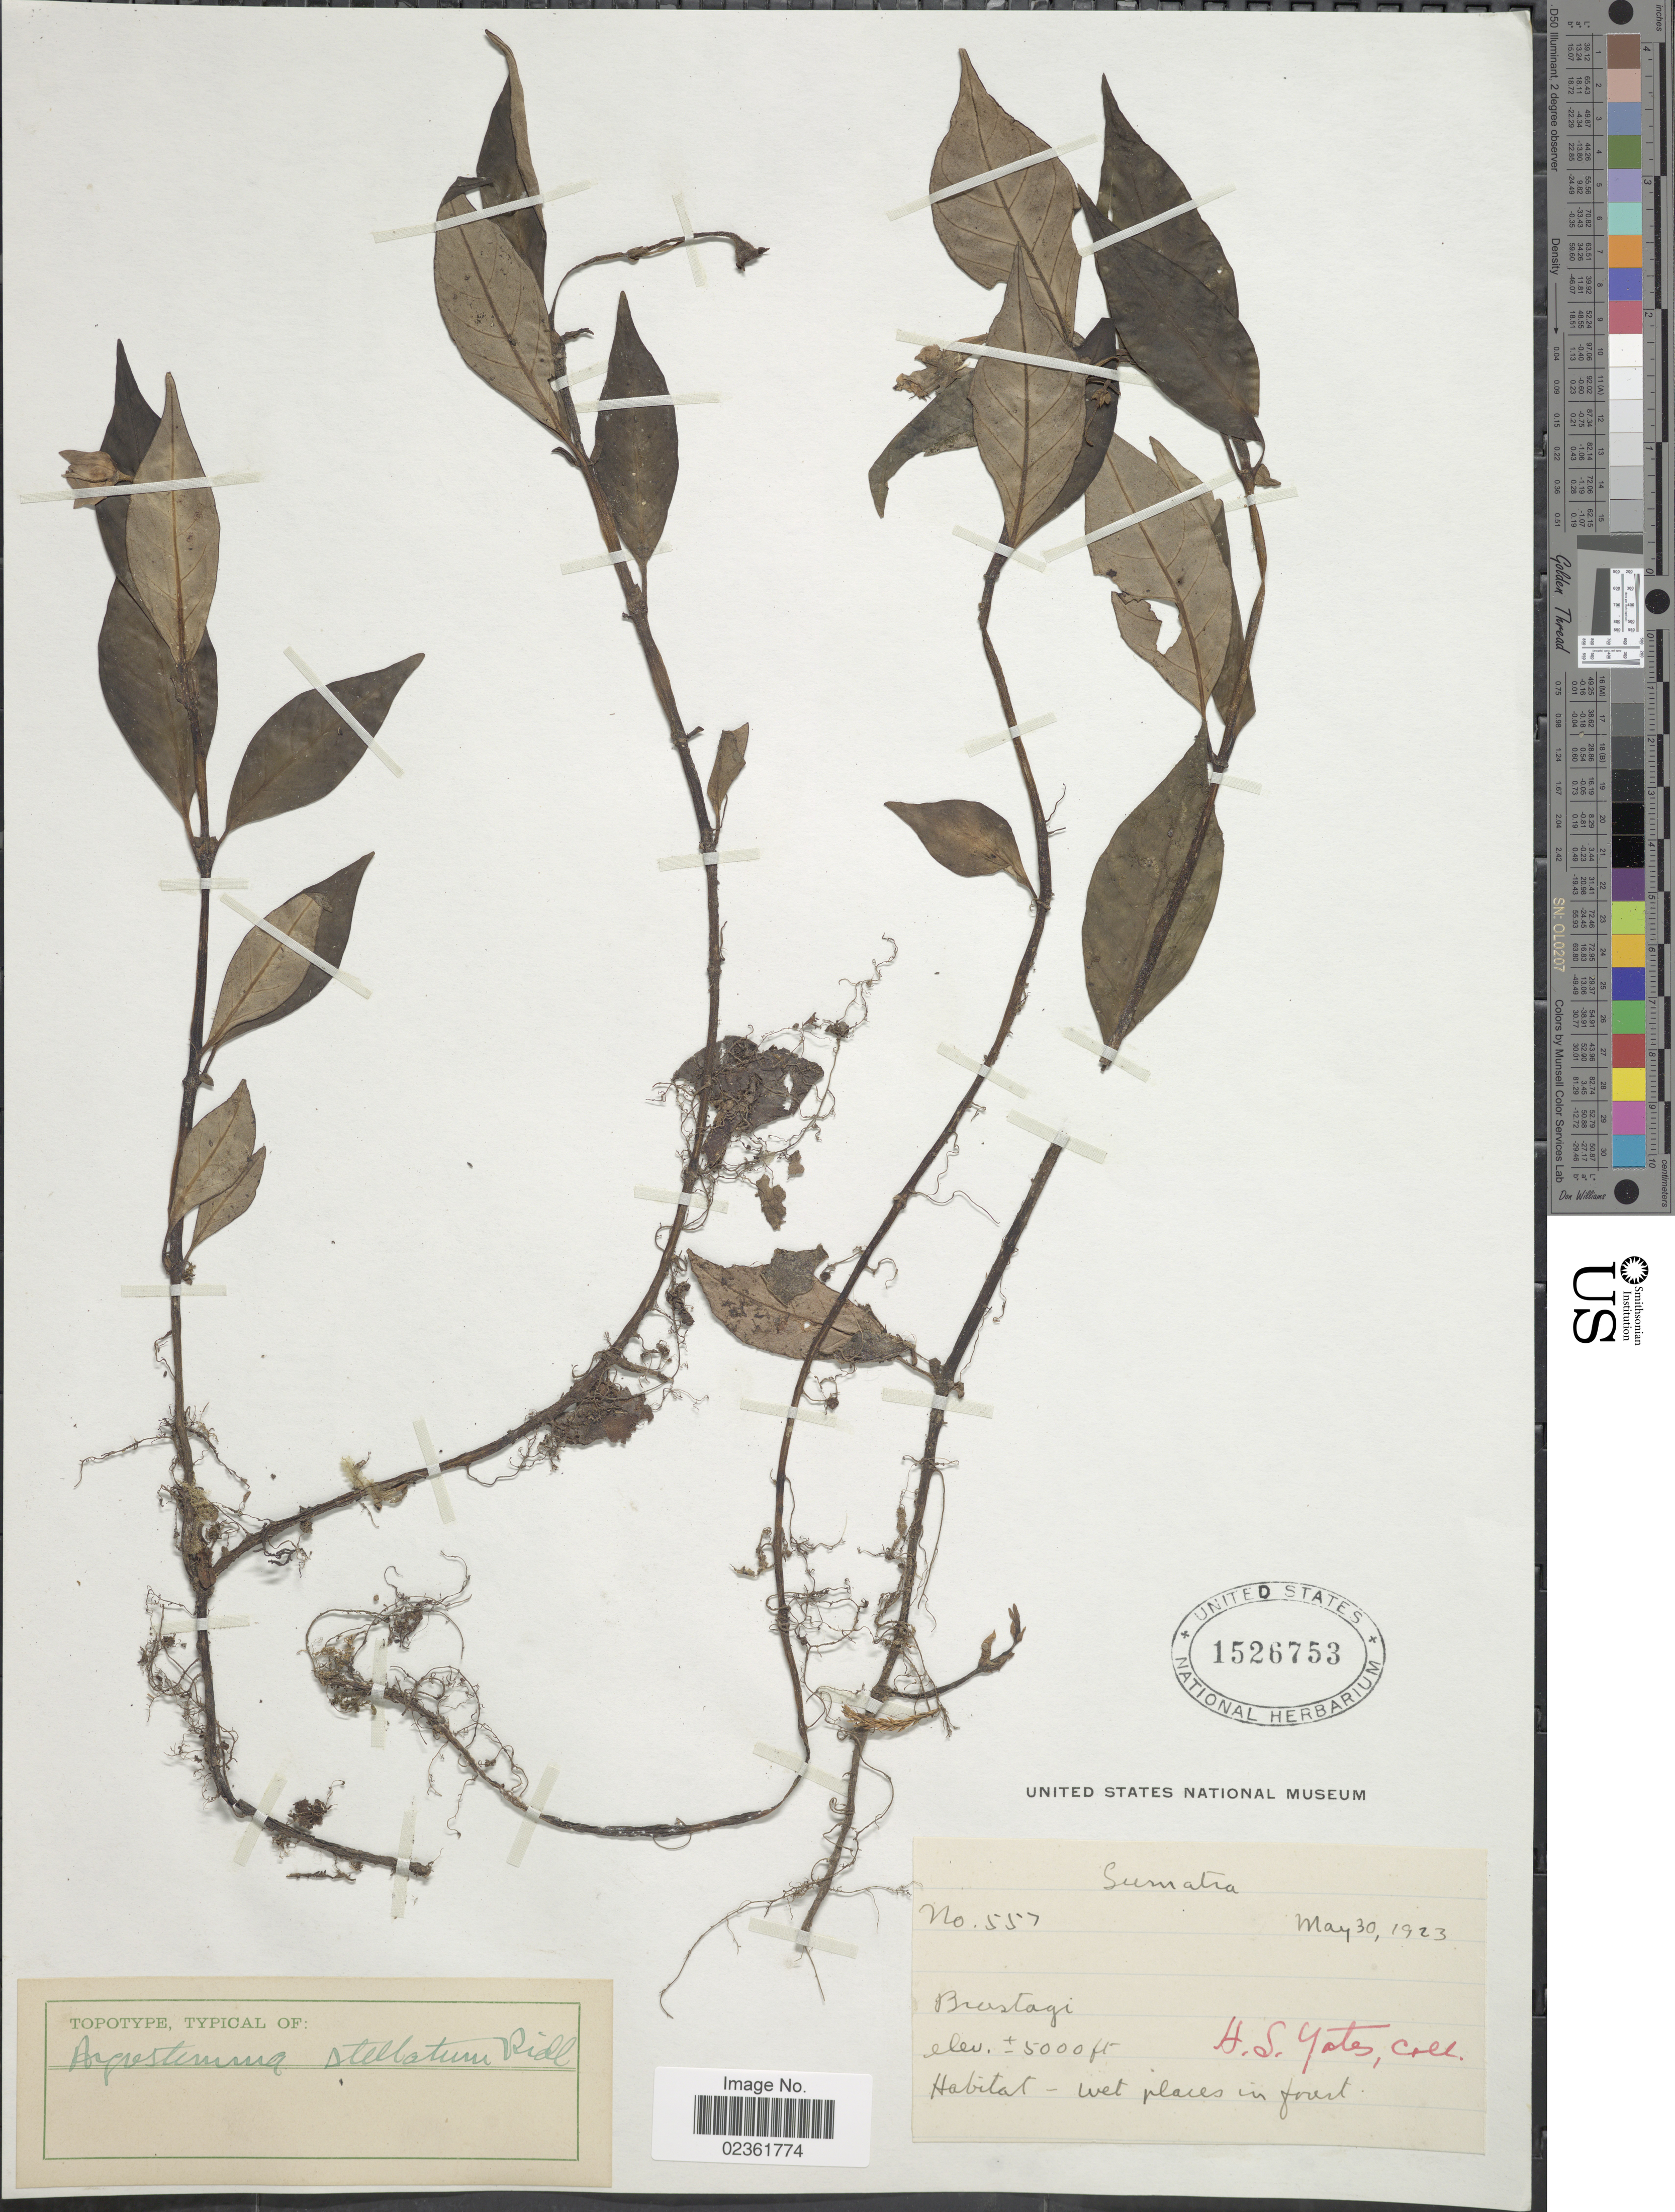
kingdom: Plantae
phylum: Tracheophyta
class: Magnoliopsida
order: Gentianales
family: Rubiaceae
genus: Argostemma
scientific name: Argostemma stellare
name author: Ridl.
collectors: H. S. Yates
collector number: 557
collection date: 1923-05-30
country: Indonesia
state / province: Sumatra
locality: Brastagi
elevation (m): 1524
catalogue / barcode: US 1526753